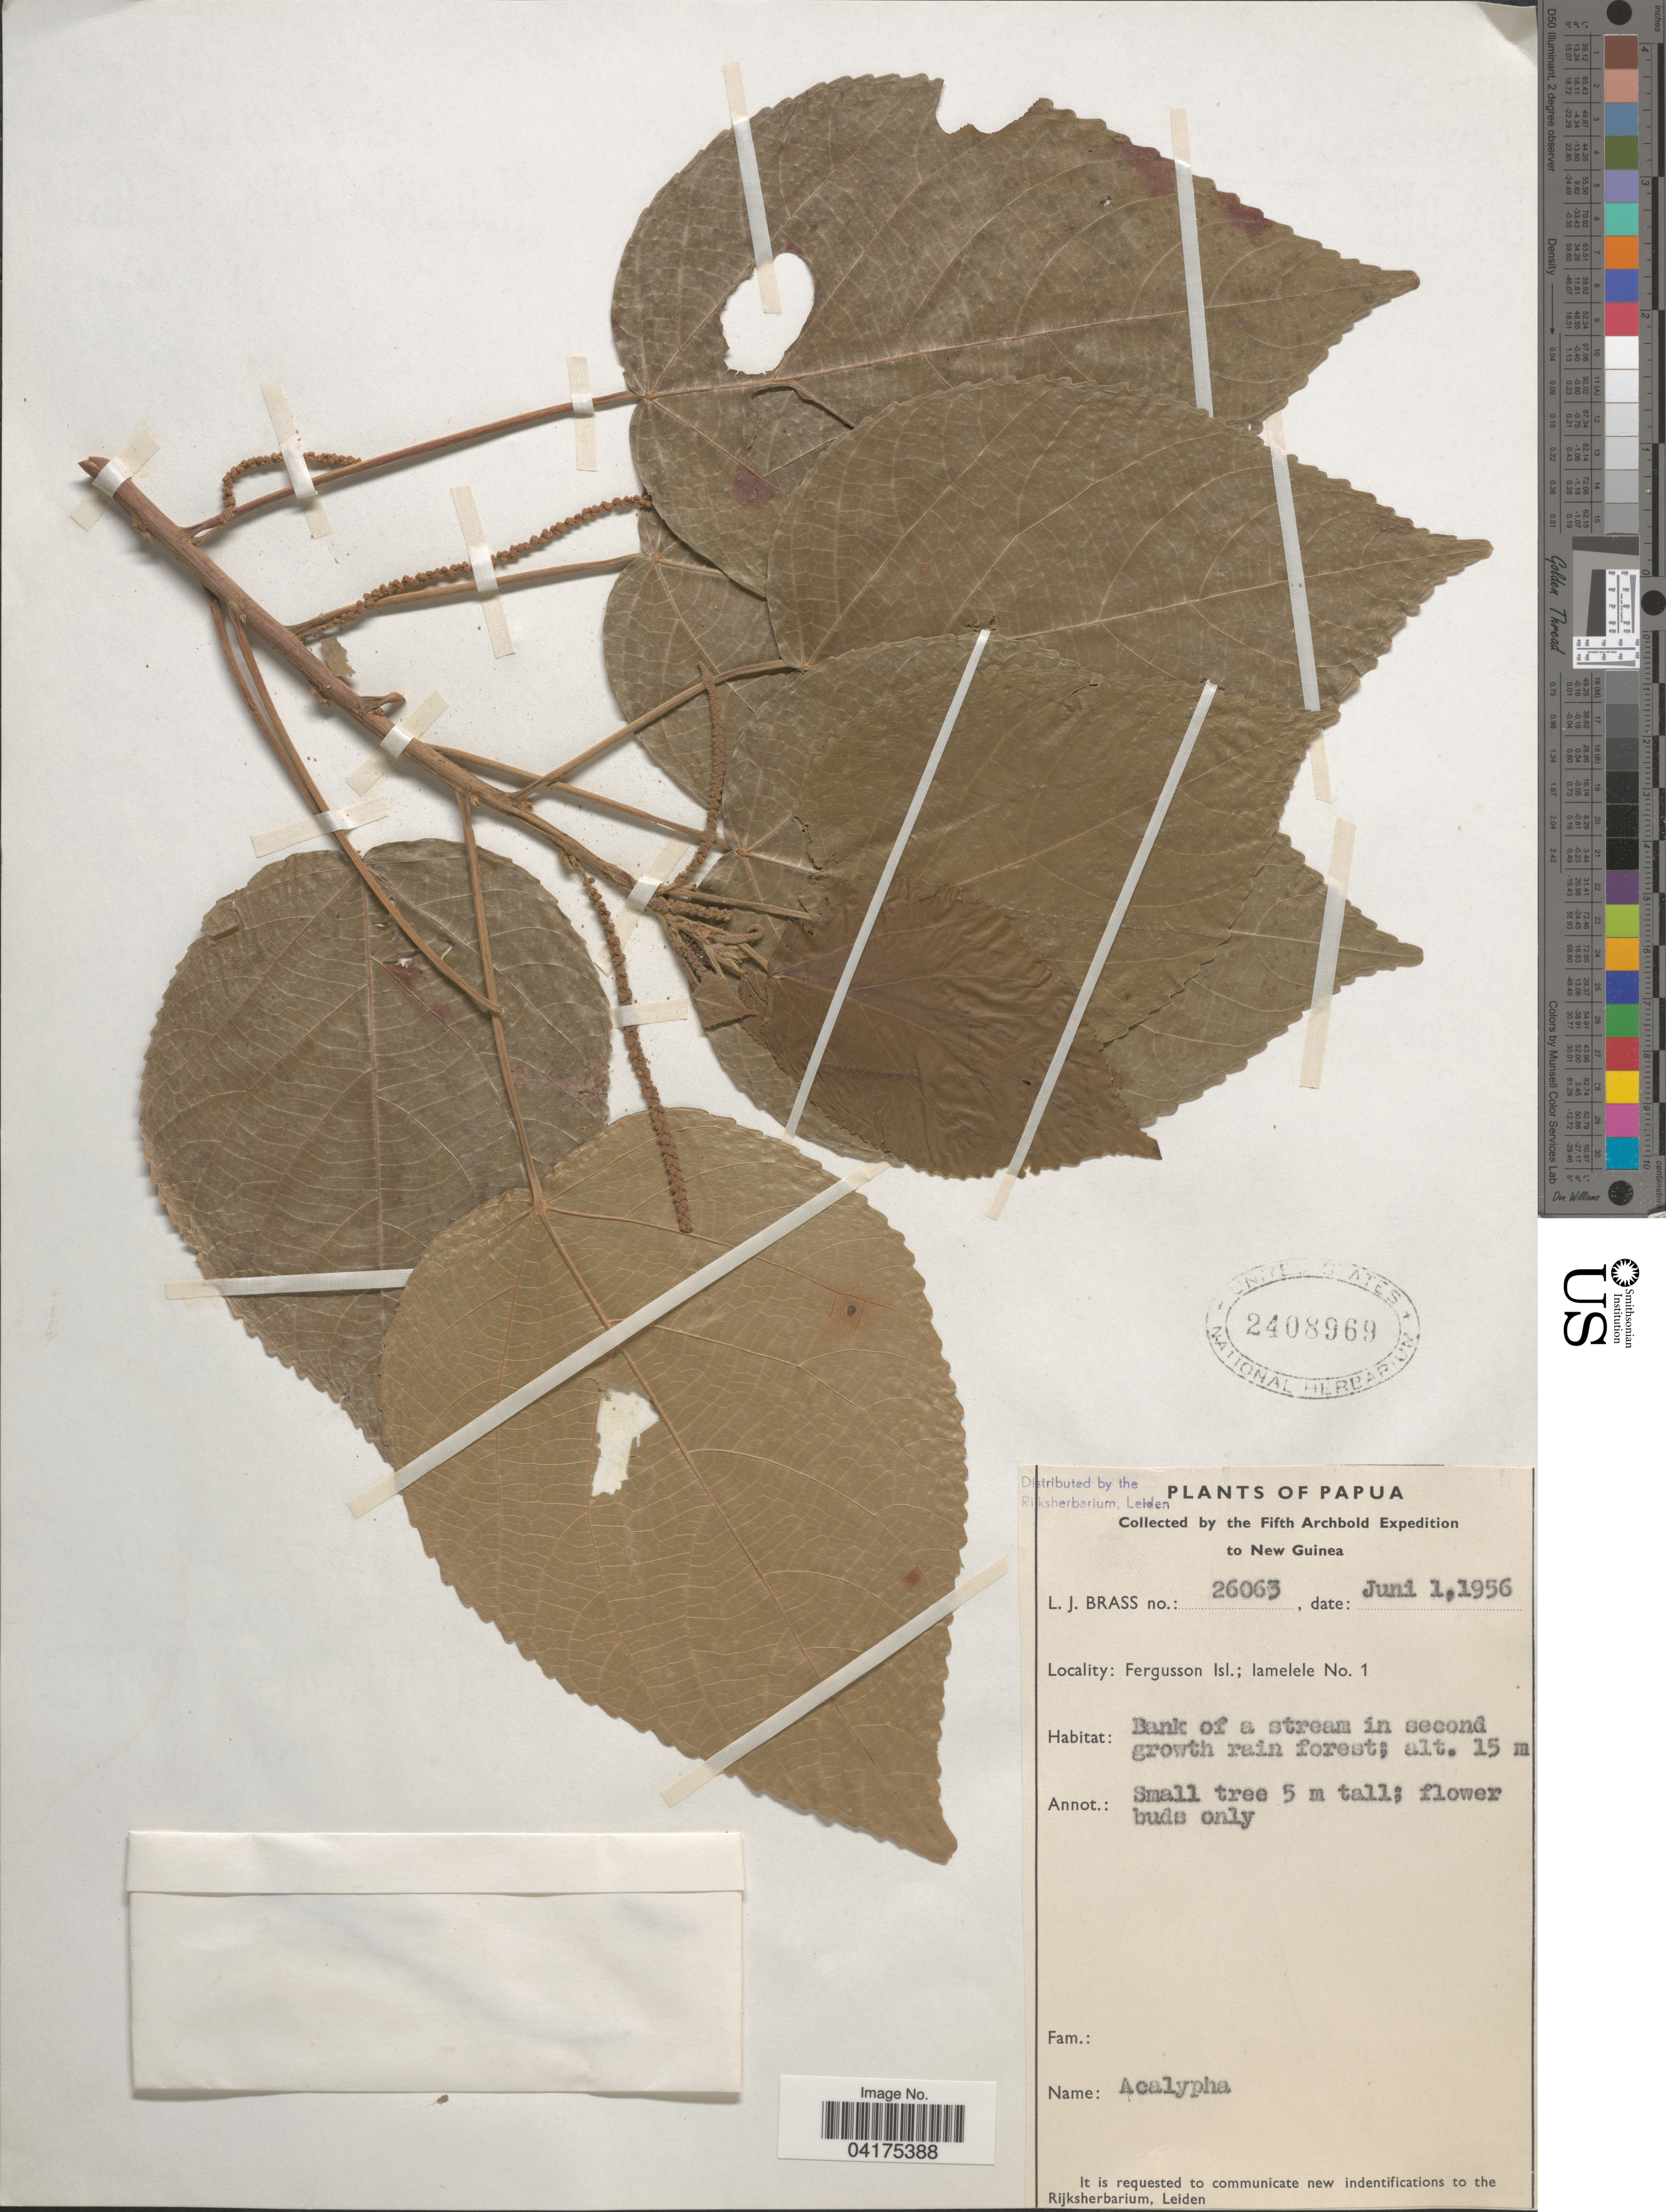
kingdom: Plantae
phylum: Tracheophyta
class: Magnoliopsida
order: Malpighiales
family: Euphorbiaceae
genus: Acalypha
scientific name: Acalypha sp.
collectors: L. J. Brass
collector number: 26063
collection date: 1956-06-01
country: Indonesia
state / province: Papua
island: New Guinea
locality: The Fifth Archbold Expedition to New Guinea. Fergusson Isl.; Iamelele No. 1.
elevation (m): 15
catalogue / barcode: US 2408969